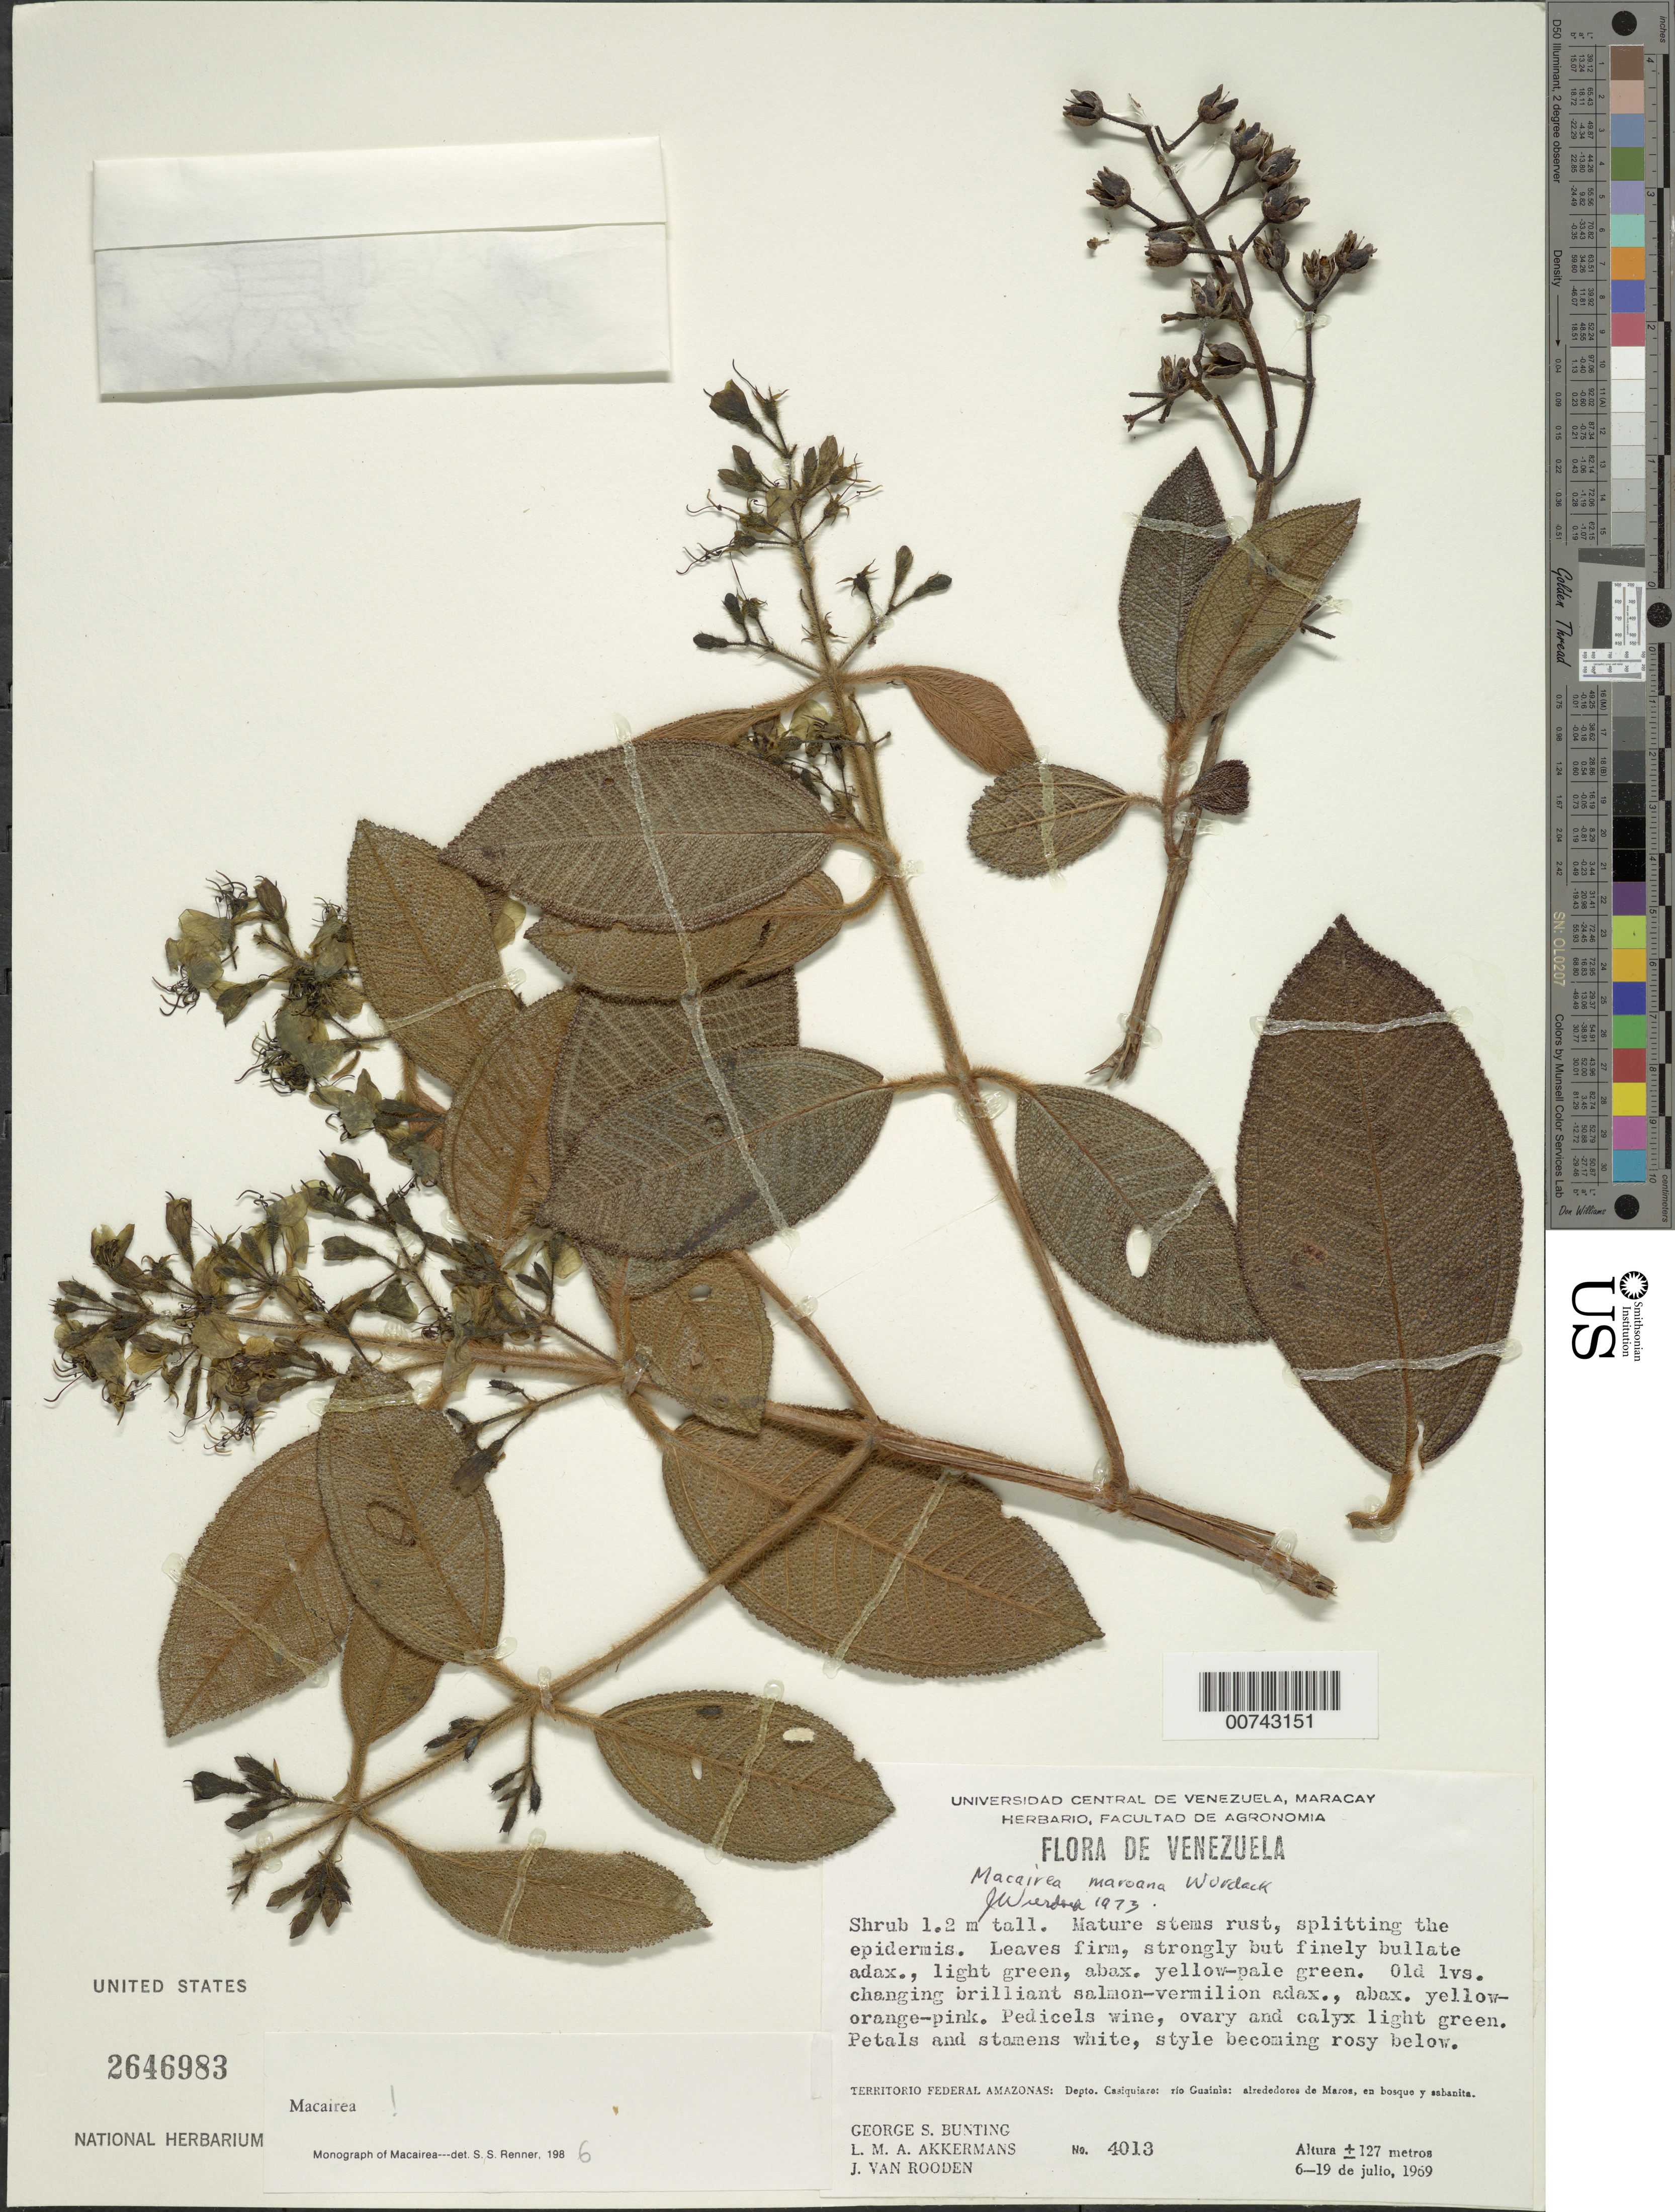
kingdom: Plantae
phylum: Tracheophyta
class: Magnoliopsida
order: Myrtales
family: Melastomataceae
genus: Macairea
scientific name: Macairea maroana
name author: Wurdack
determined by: Wurdack, John J., (US), US (UNITED STATES)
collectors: G. S. Bunting, L. M. Akkermans & J. Van Rooden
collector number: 4013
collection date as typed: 6-Jul-69 to 19-Jul-69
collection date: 1969-07-06/1969-07-19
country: Venezuela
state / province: Amazonas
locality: Río Guainia, alrededores de Maroa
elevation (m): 127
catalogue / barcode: US 2646983